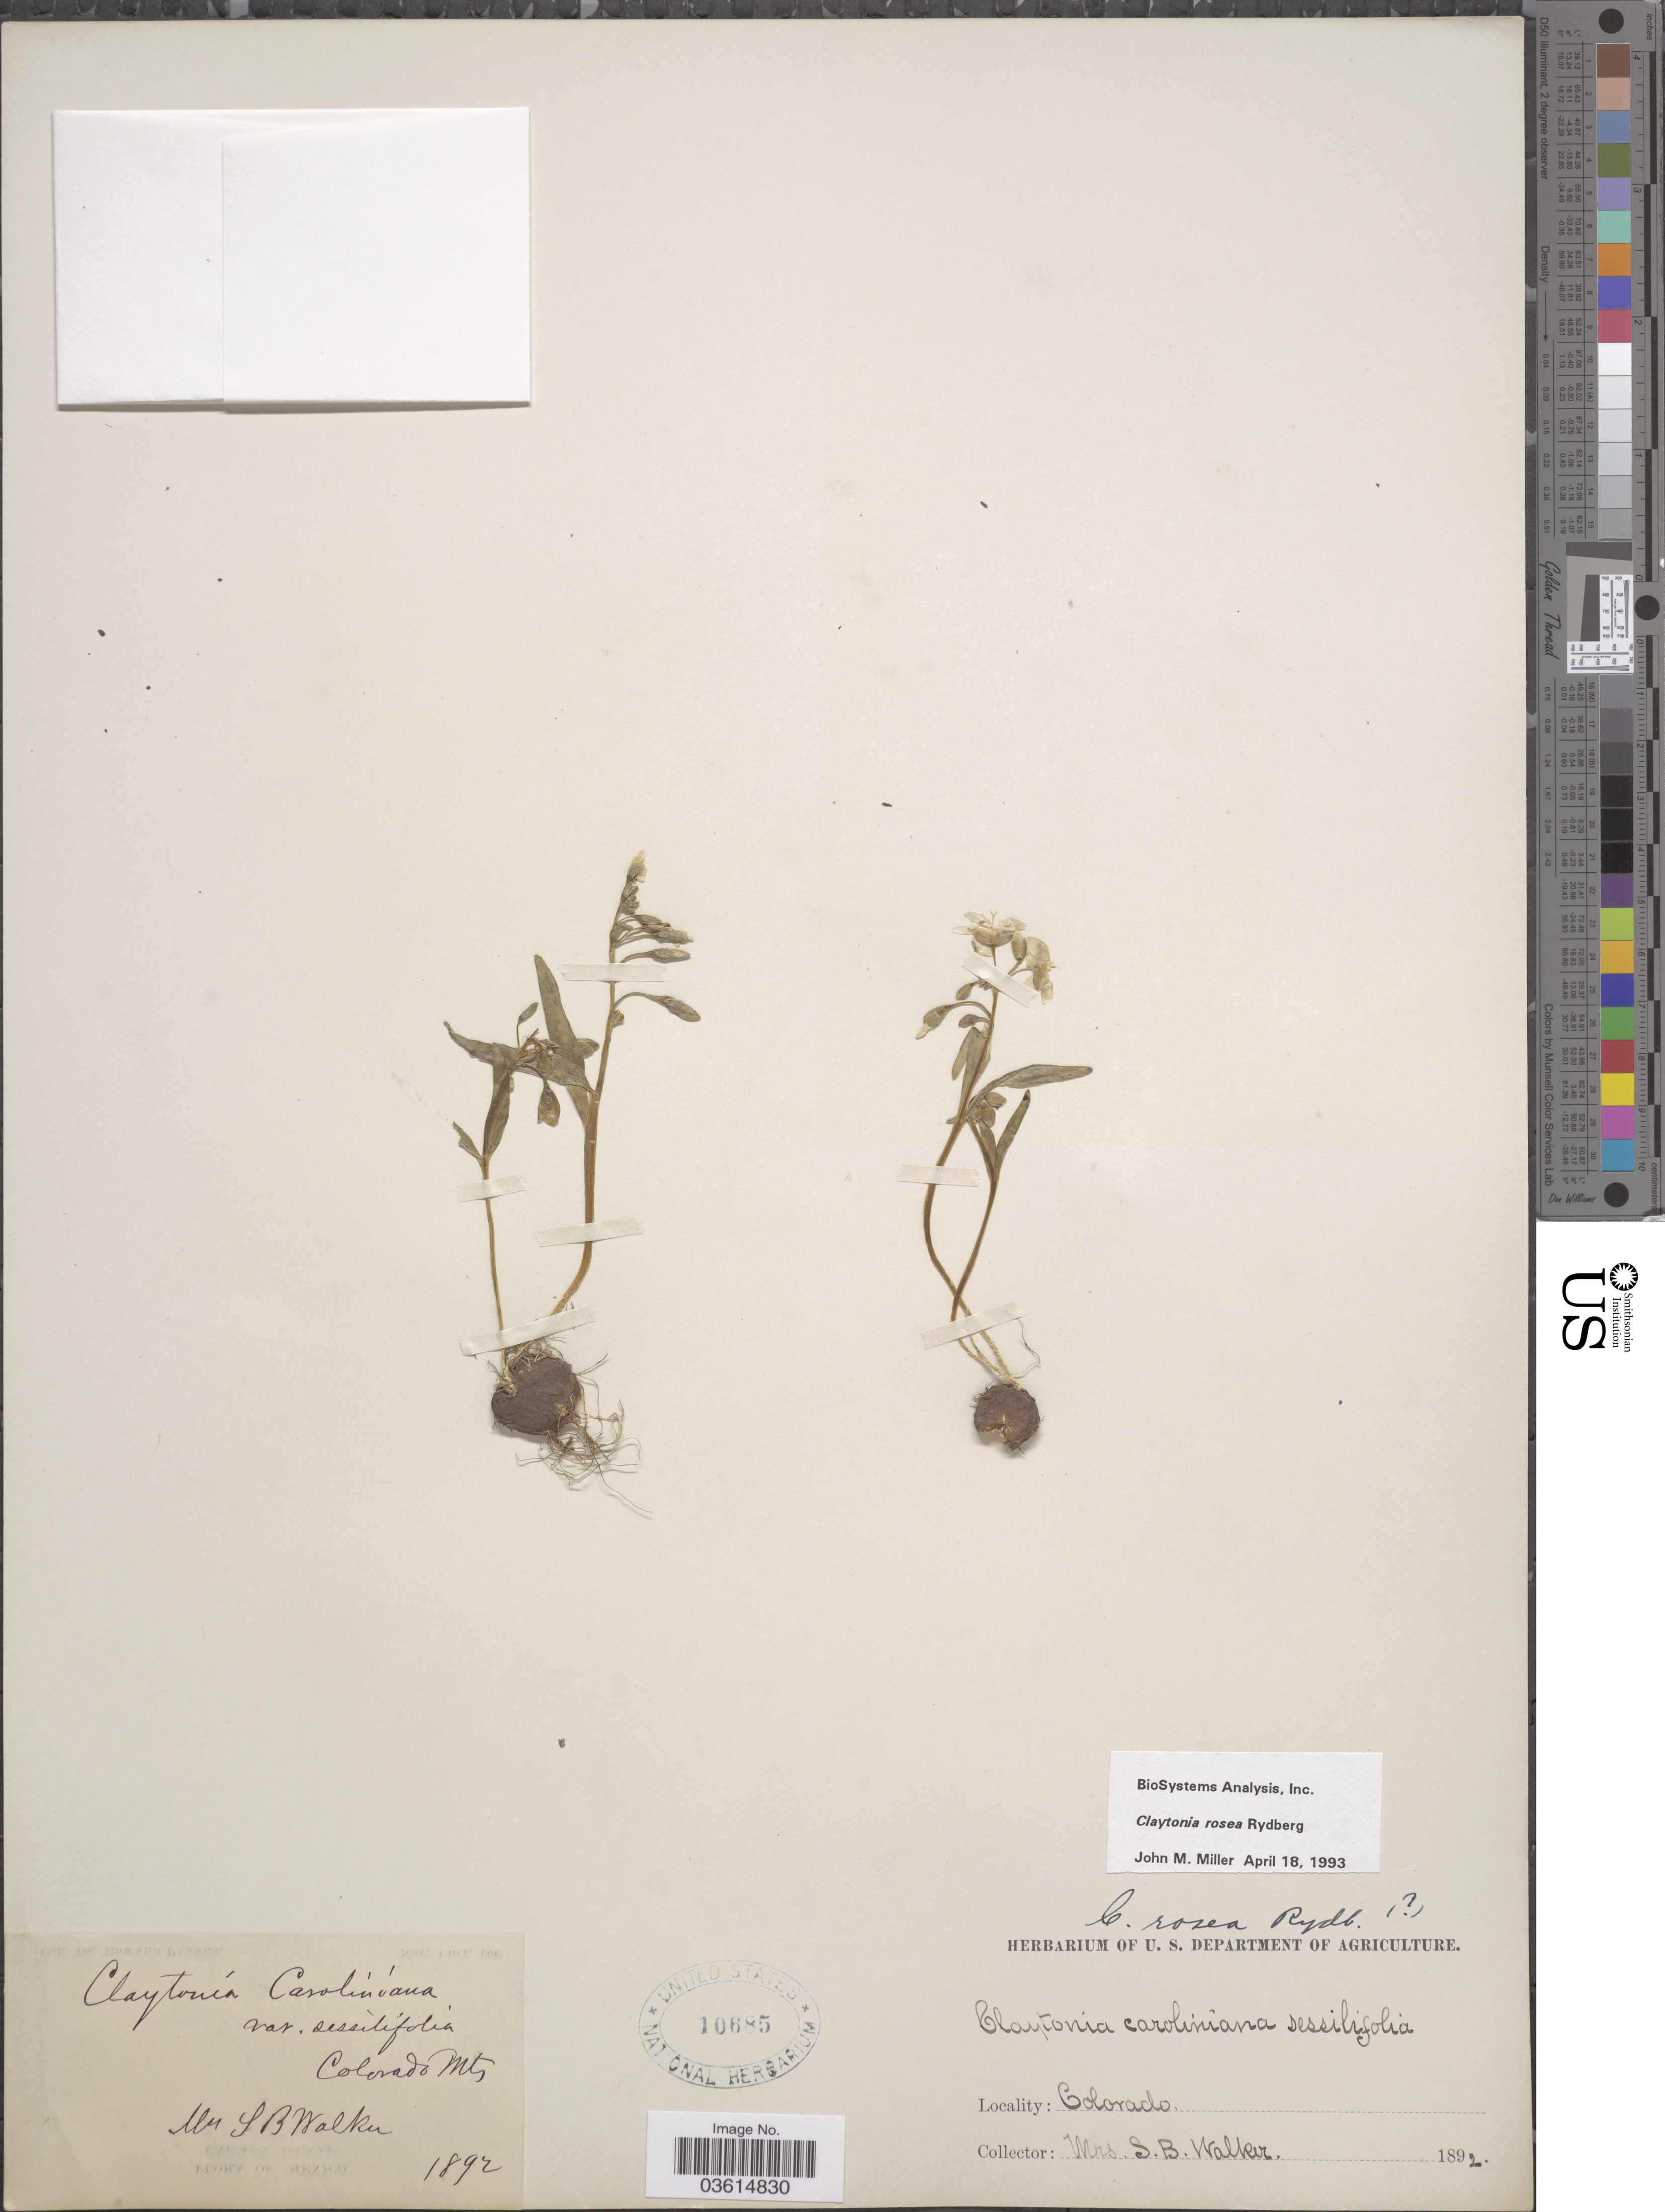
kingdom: Plantae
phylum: Tracheophyta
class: Magnoliopsida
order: Caryophyllales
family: Montiaceae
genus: Claytonia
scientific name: Claytonia rosea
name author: Rydb.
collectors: S. Walker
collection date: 1892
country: United States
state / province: Colorado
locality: Colorado Mts.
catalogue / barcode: US 10685